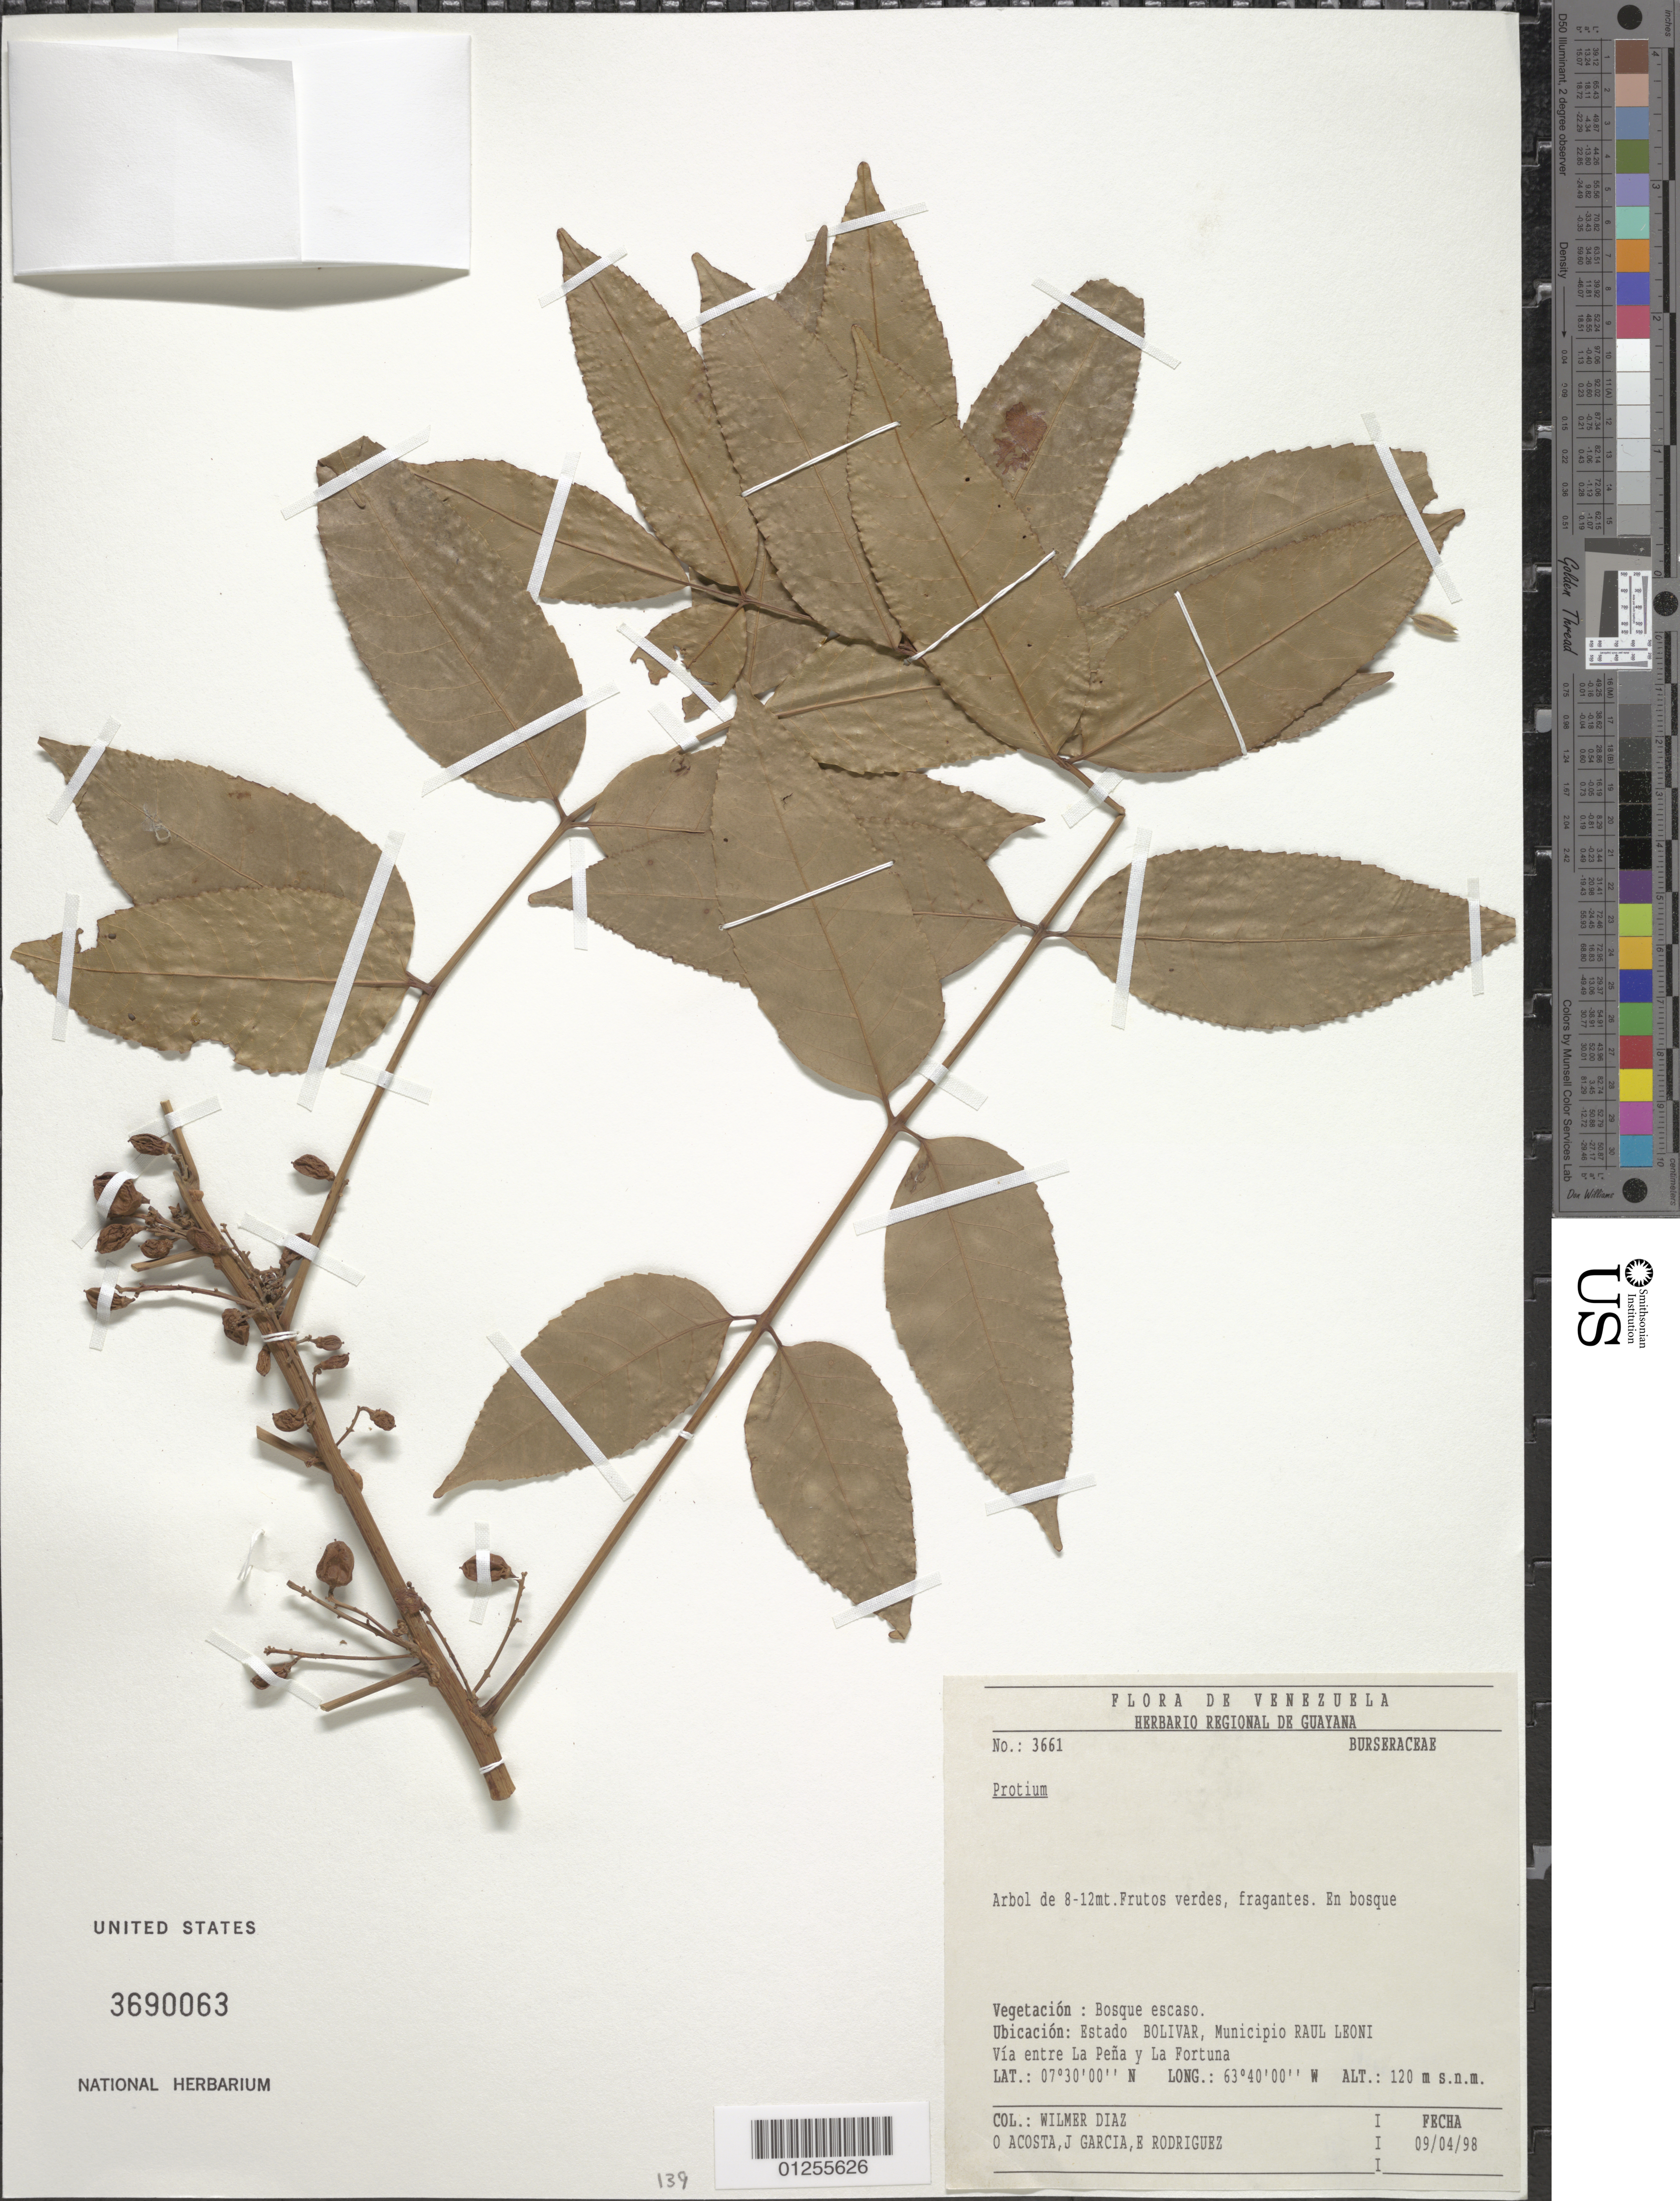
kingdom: Plantae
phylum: Tracheophyta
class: Magnoliopsida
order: Sapindales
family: Burseraceae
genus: Protium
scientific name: Protium sp.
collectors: W. Díaz P., O. Acosta, J. García & E. Rodriguez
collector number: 3661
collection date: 1998-03-09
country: Venezuela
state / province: Bolívar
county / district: Angostura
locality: Mun. Raúl Leoni [=Angostura], via entra La Peña y La Fortuna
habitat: Bosque escaso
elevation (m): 120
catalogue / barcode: US 3690063